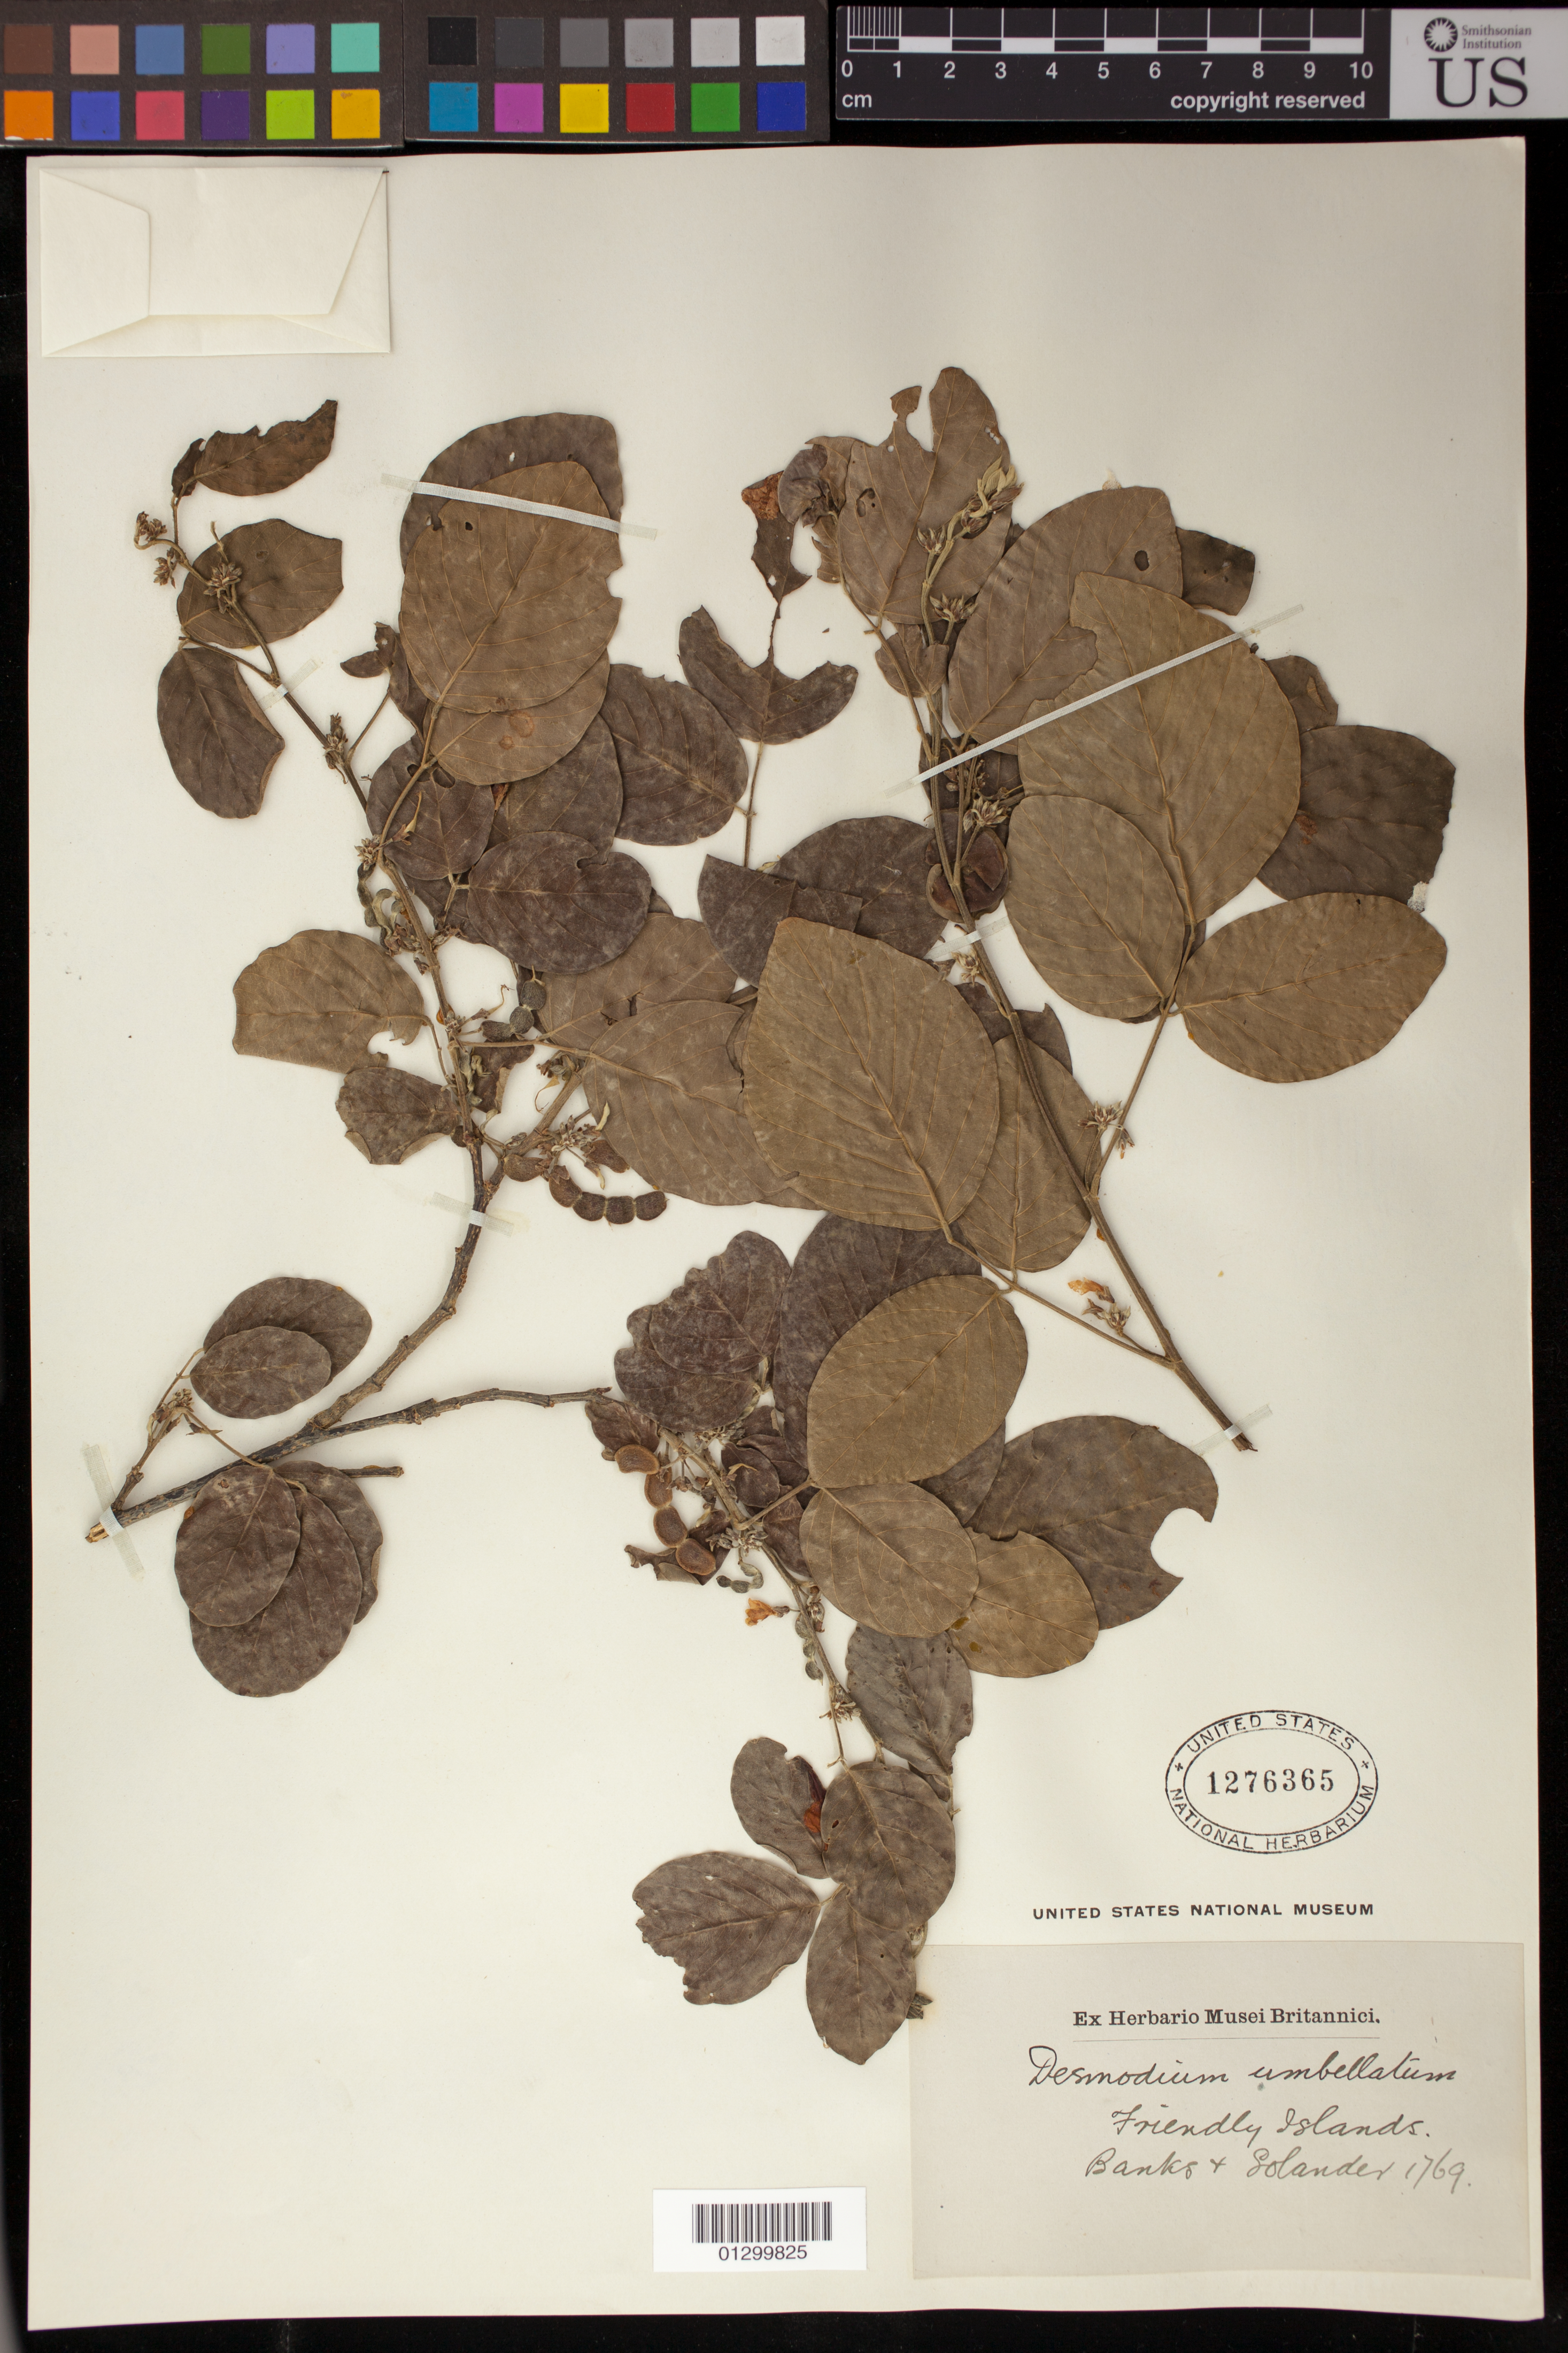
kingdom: Plantae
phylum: Tracheophyta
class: Magnoliopsida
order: Fabales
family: Fabaceae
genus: Dendrolobium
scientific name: Dendrolobium umbellatum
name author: (L.) Benth.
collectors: J. Banks & D. C. Solander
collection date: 1769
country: Tonga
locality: Friendly Islands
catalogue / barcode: US 1276365